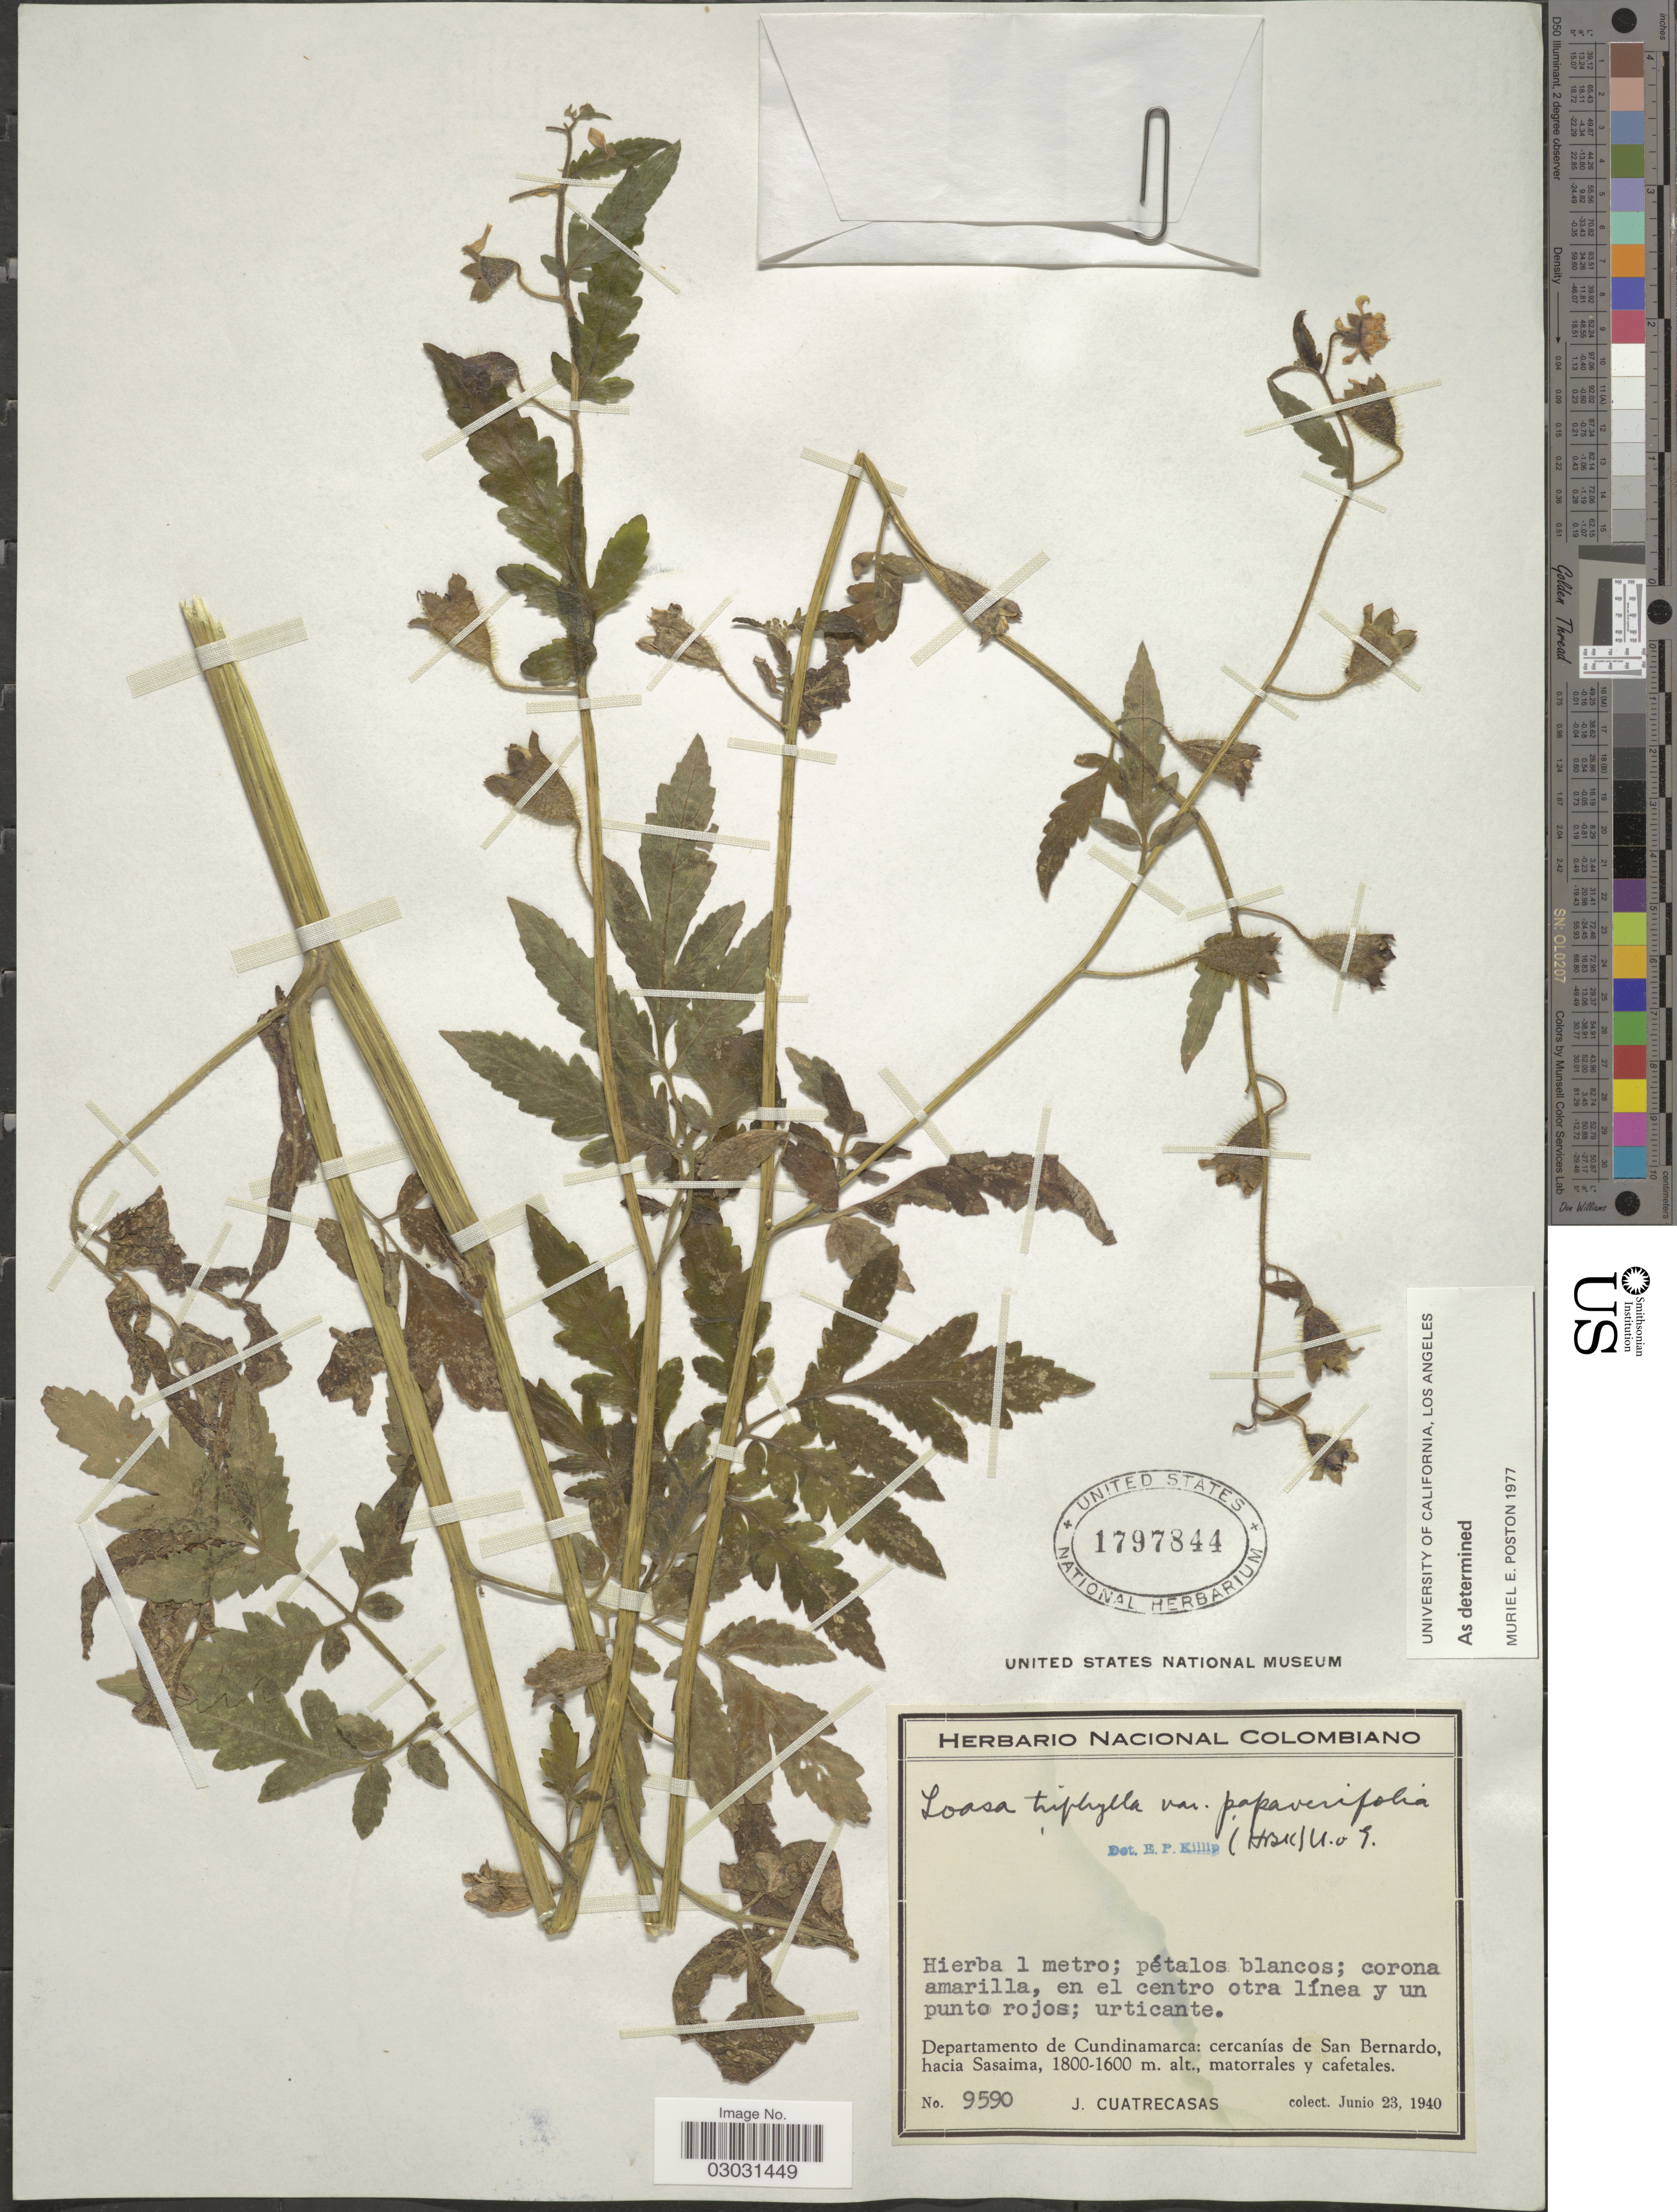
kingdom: Plantae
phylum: Tracheophyta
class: Magnoliopsida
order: Cornales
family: Loasaceae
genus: Nasa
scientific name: Nasa triphylla subsp. papaverifolia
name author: (Kunth) Weigand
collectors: J. Cuatrecasas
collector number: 9590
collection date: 1940-06-23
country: Colombia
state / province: Cundinamarca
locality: Departamento de Cundinamarca: cercanías de San Bernardo, hacia Sasaima.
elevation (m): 1600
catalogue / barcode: US 1797844